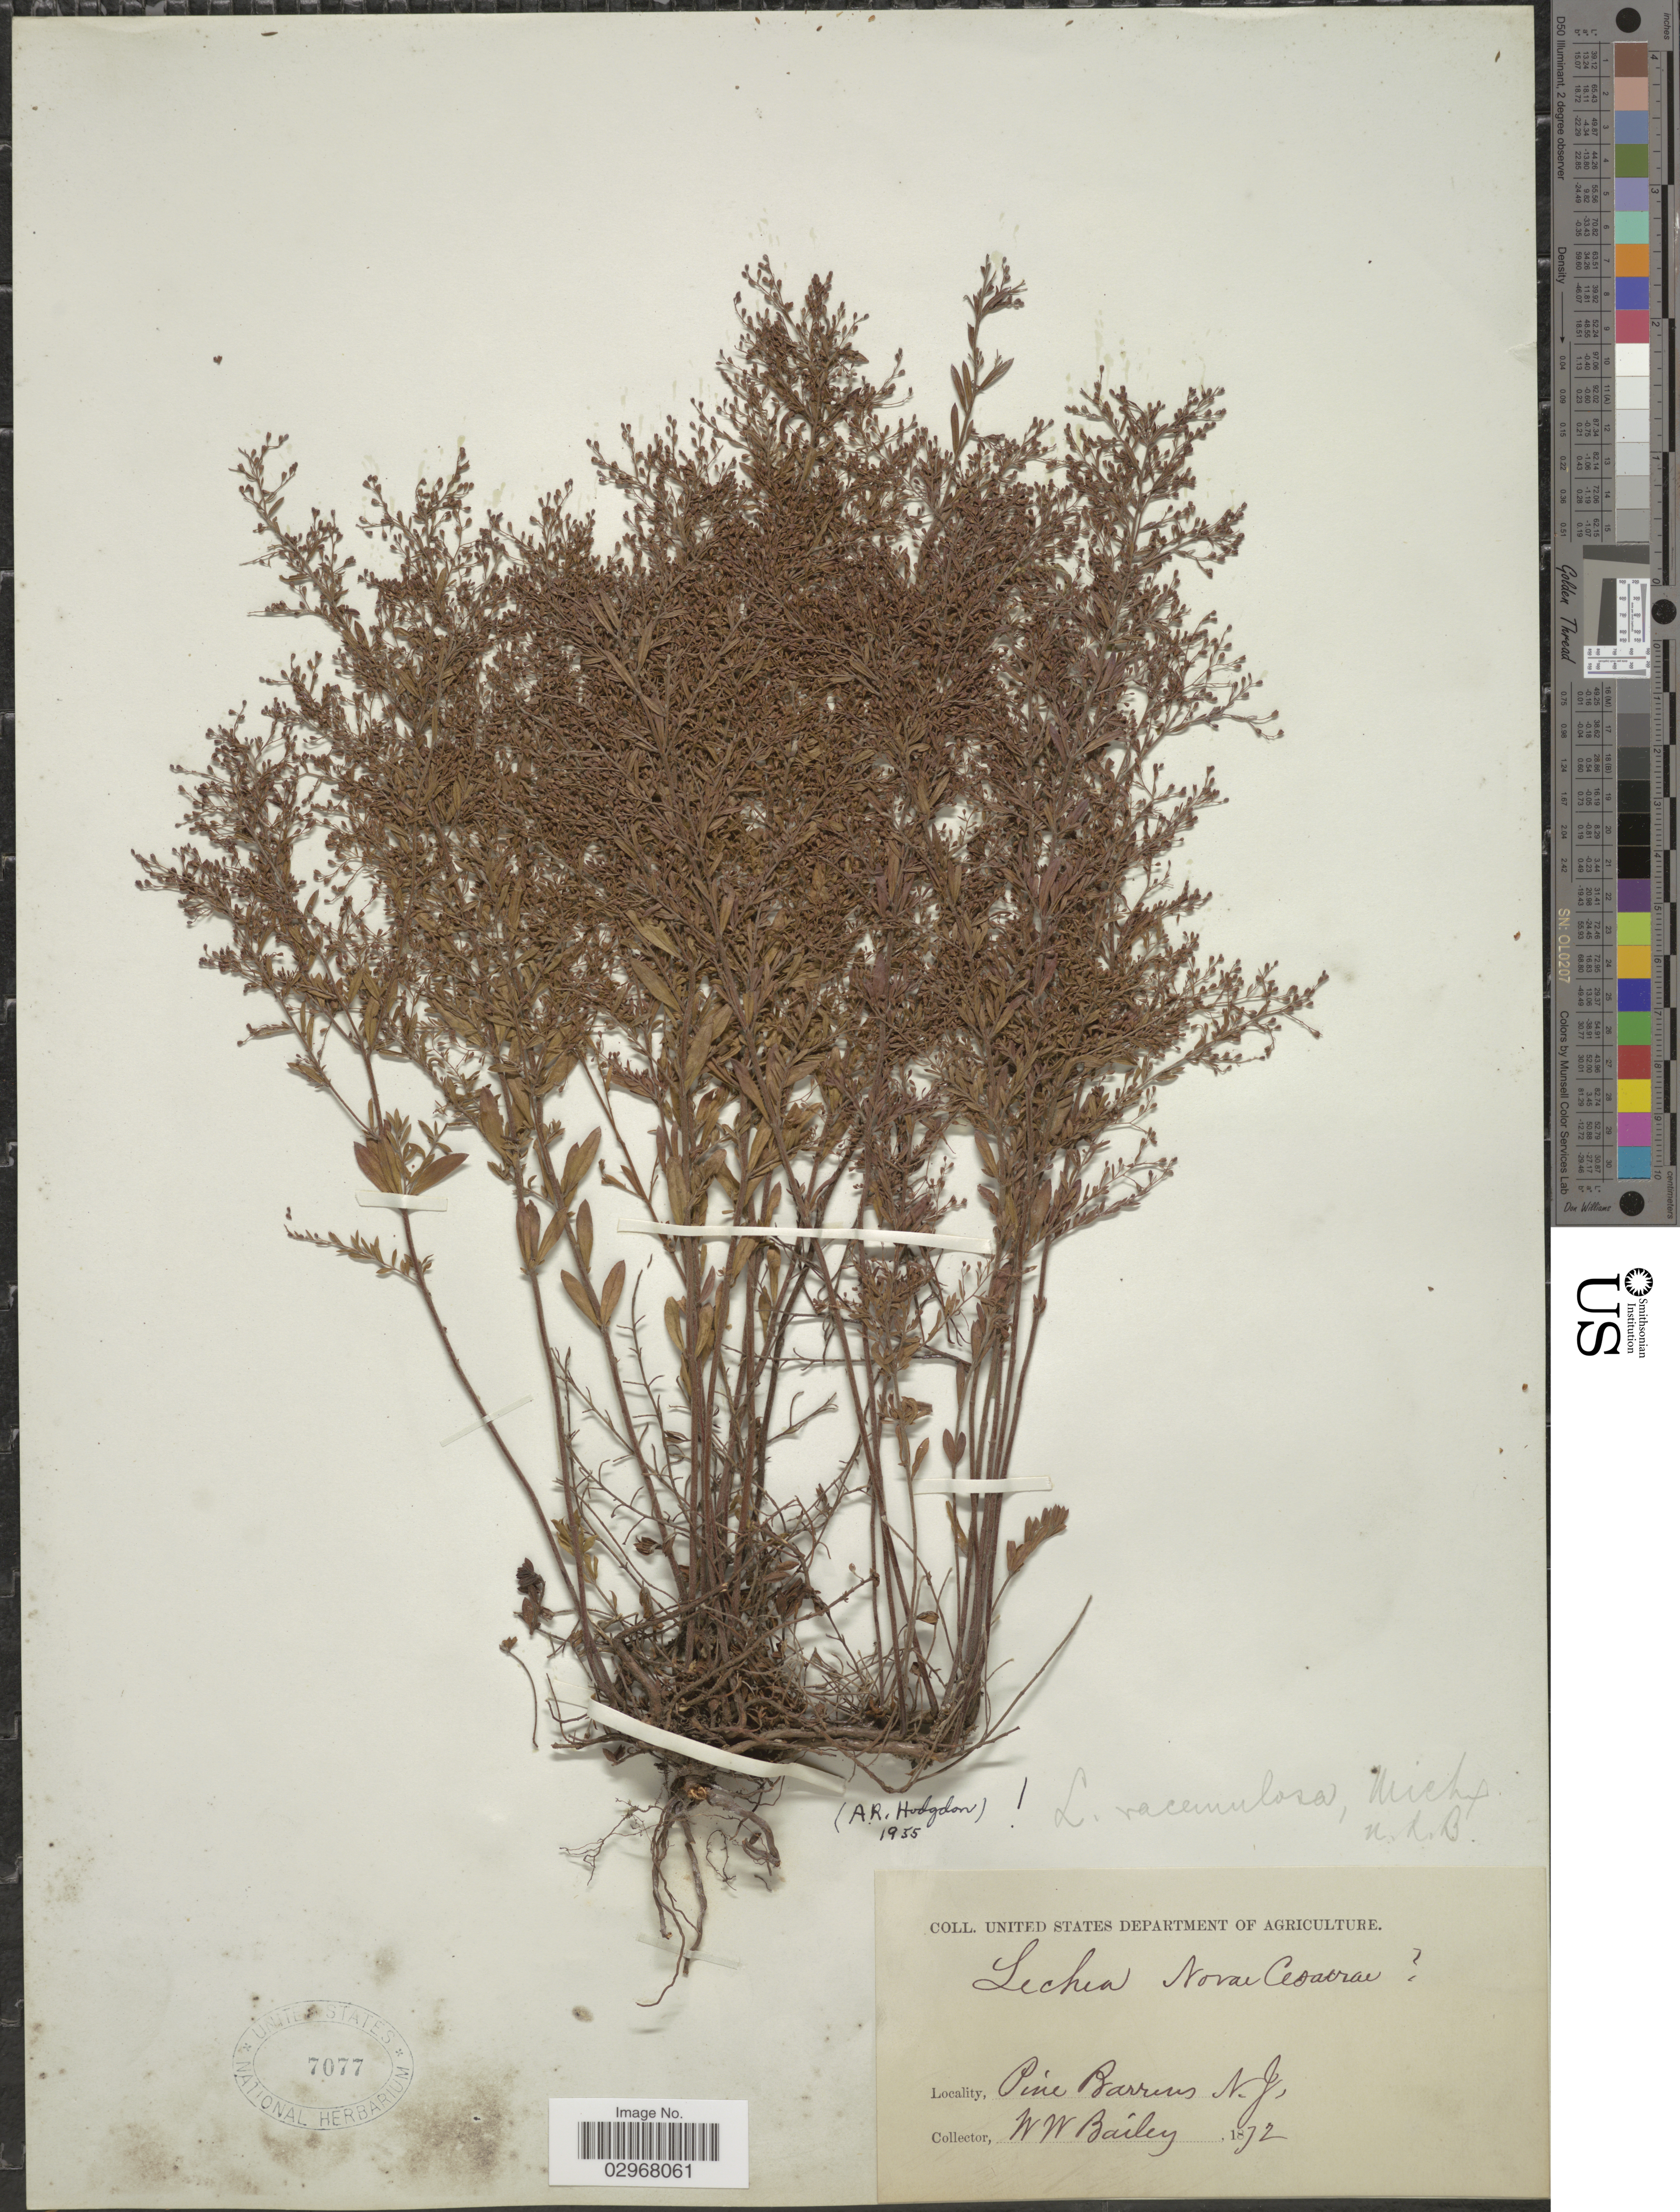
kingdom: Plantae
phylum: Tracheophyta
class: Magnoliopsida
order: Malvales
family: Cistaceae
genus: Lechea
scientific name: Lechea racemulosa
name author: Michx.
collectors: W. W. Bailey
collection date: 1872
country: United States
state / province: New Jersey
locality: Pine Barrens N.J.